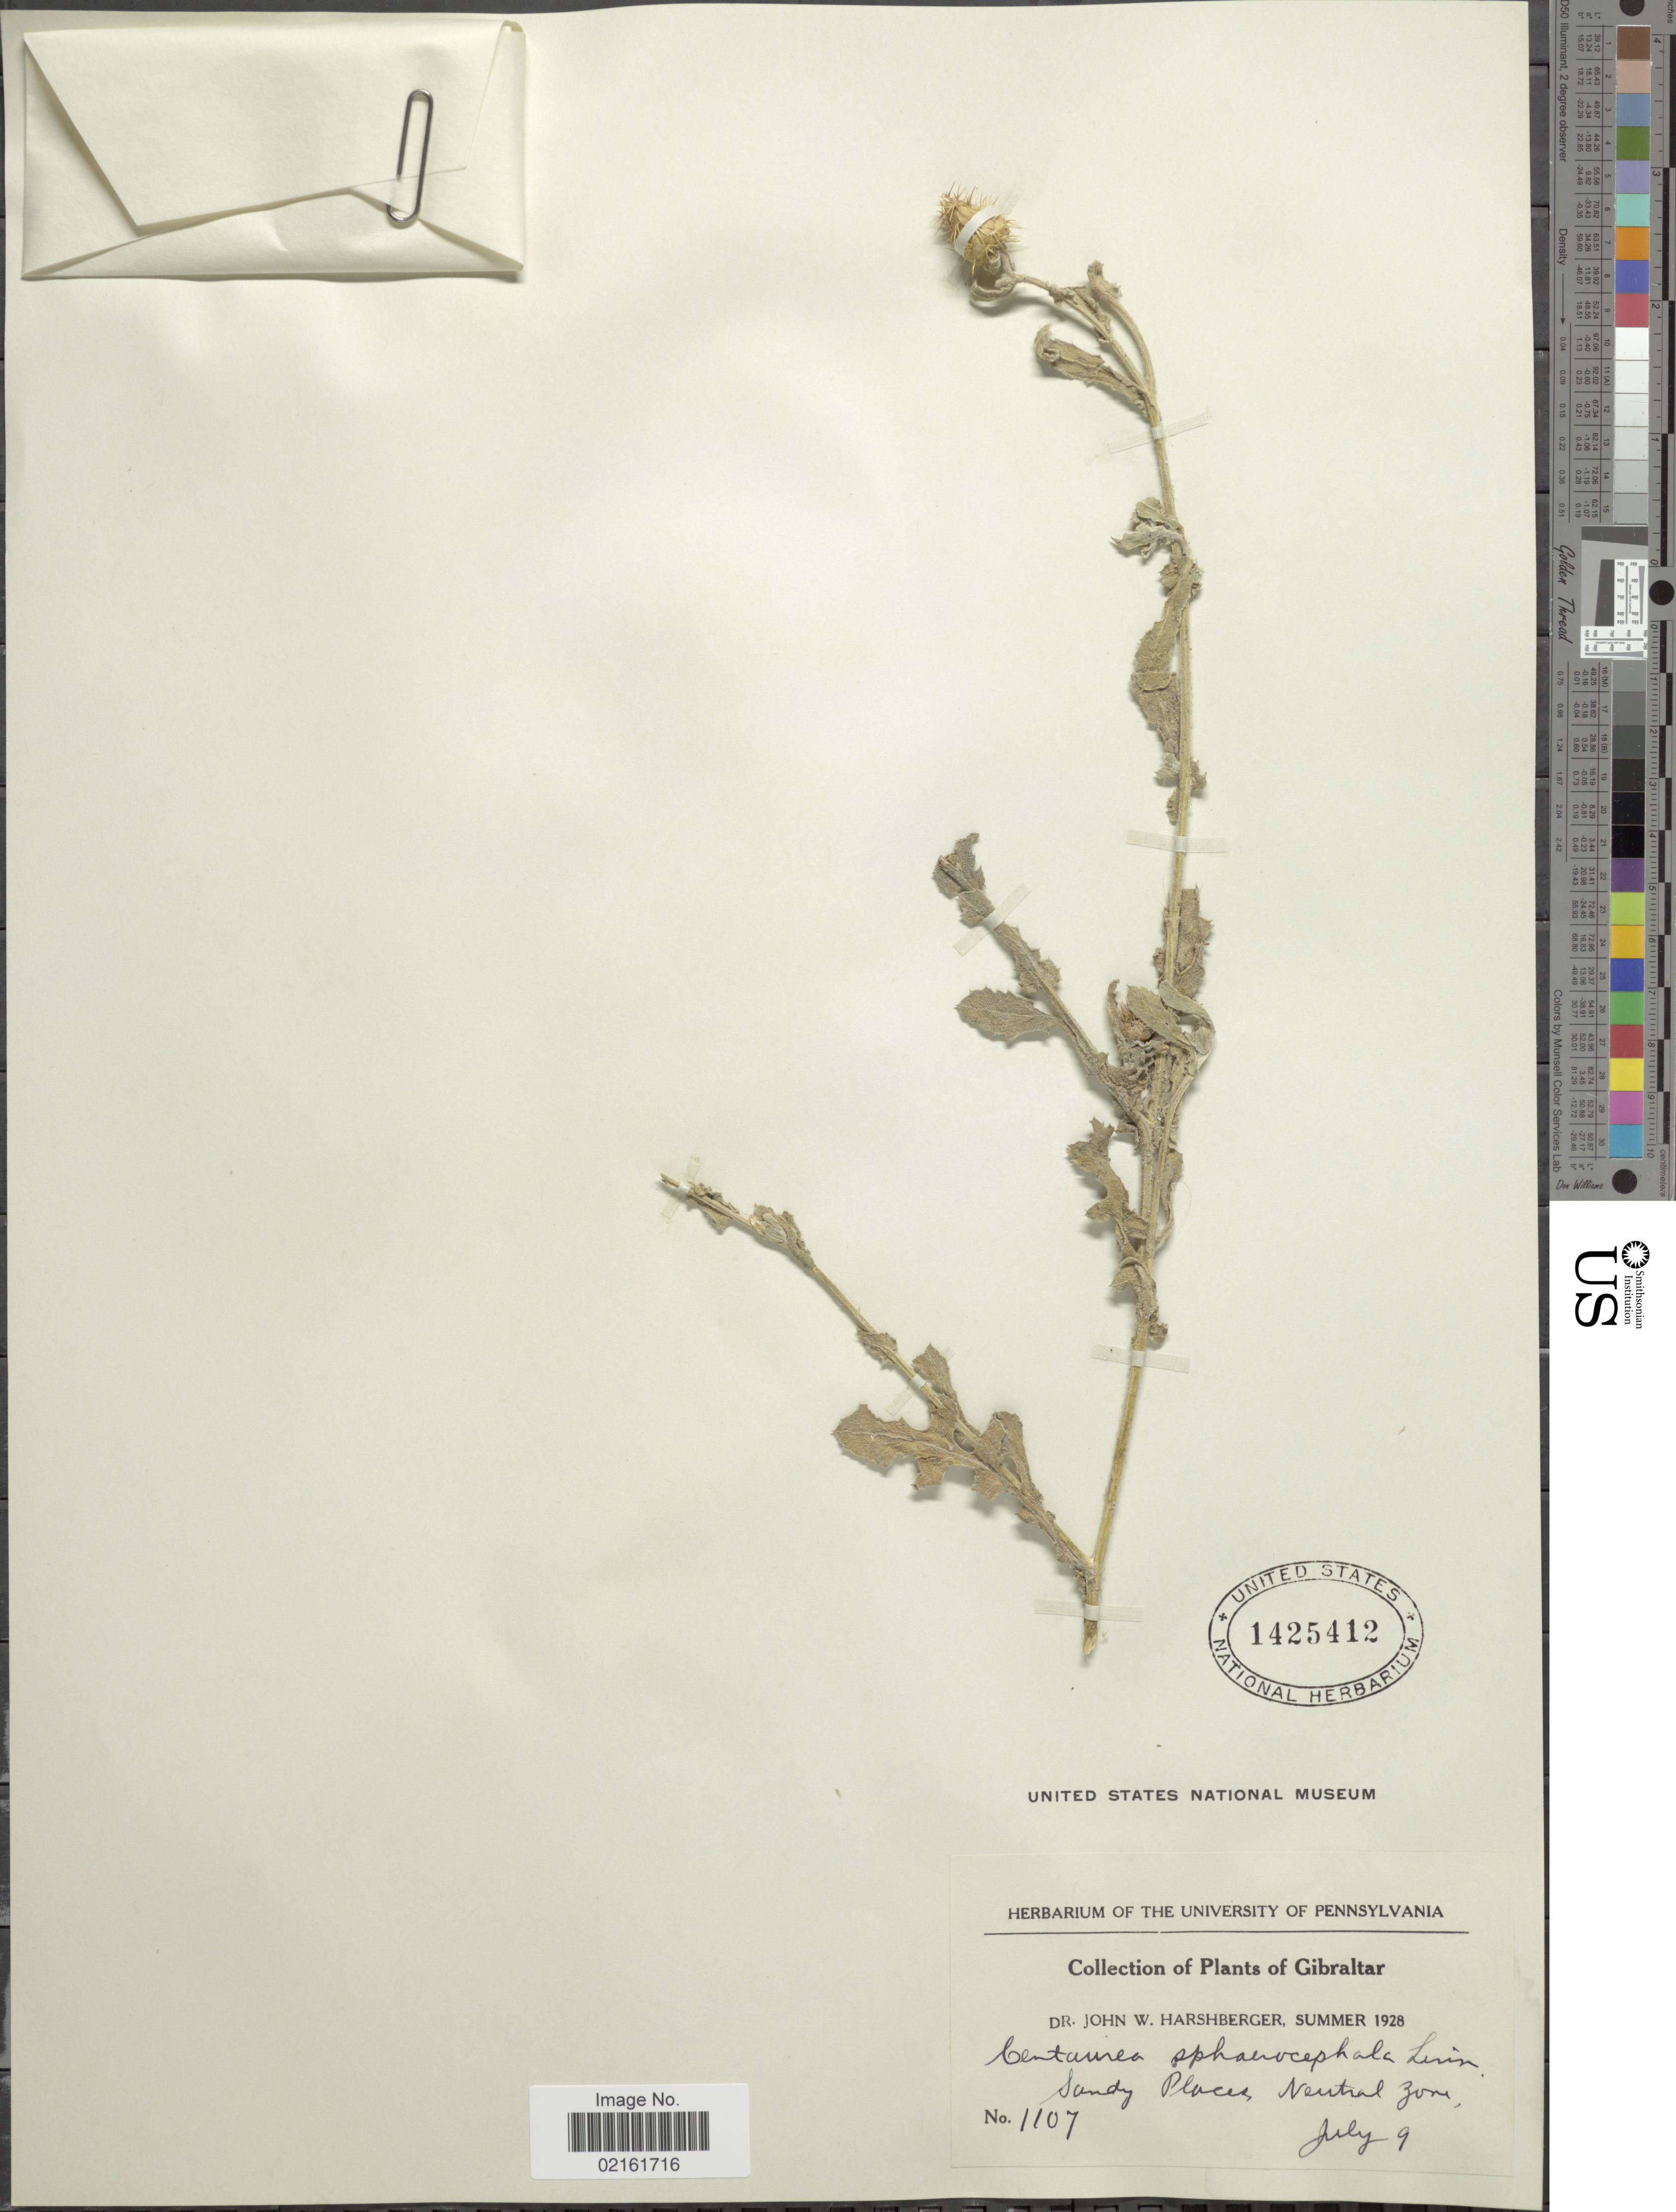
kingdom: Plantae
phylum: Tracheophyta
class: Magnoliopsida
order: Asterales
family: Asteraceae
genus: Centaurea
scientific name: Centaurea sphaerocephala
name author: L.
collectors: J. W. Harshberger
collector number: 1107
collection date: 1928-07-09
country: Spain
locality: Gibraltar, Neutral Zone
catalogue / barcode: US 1425412